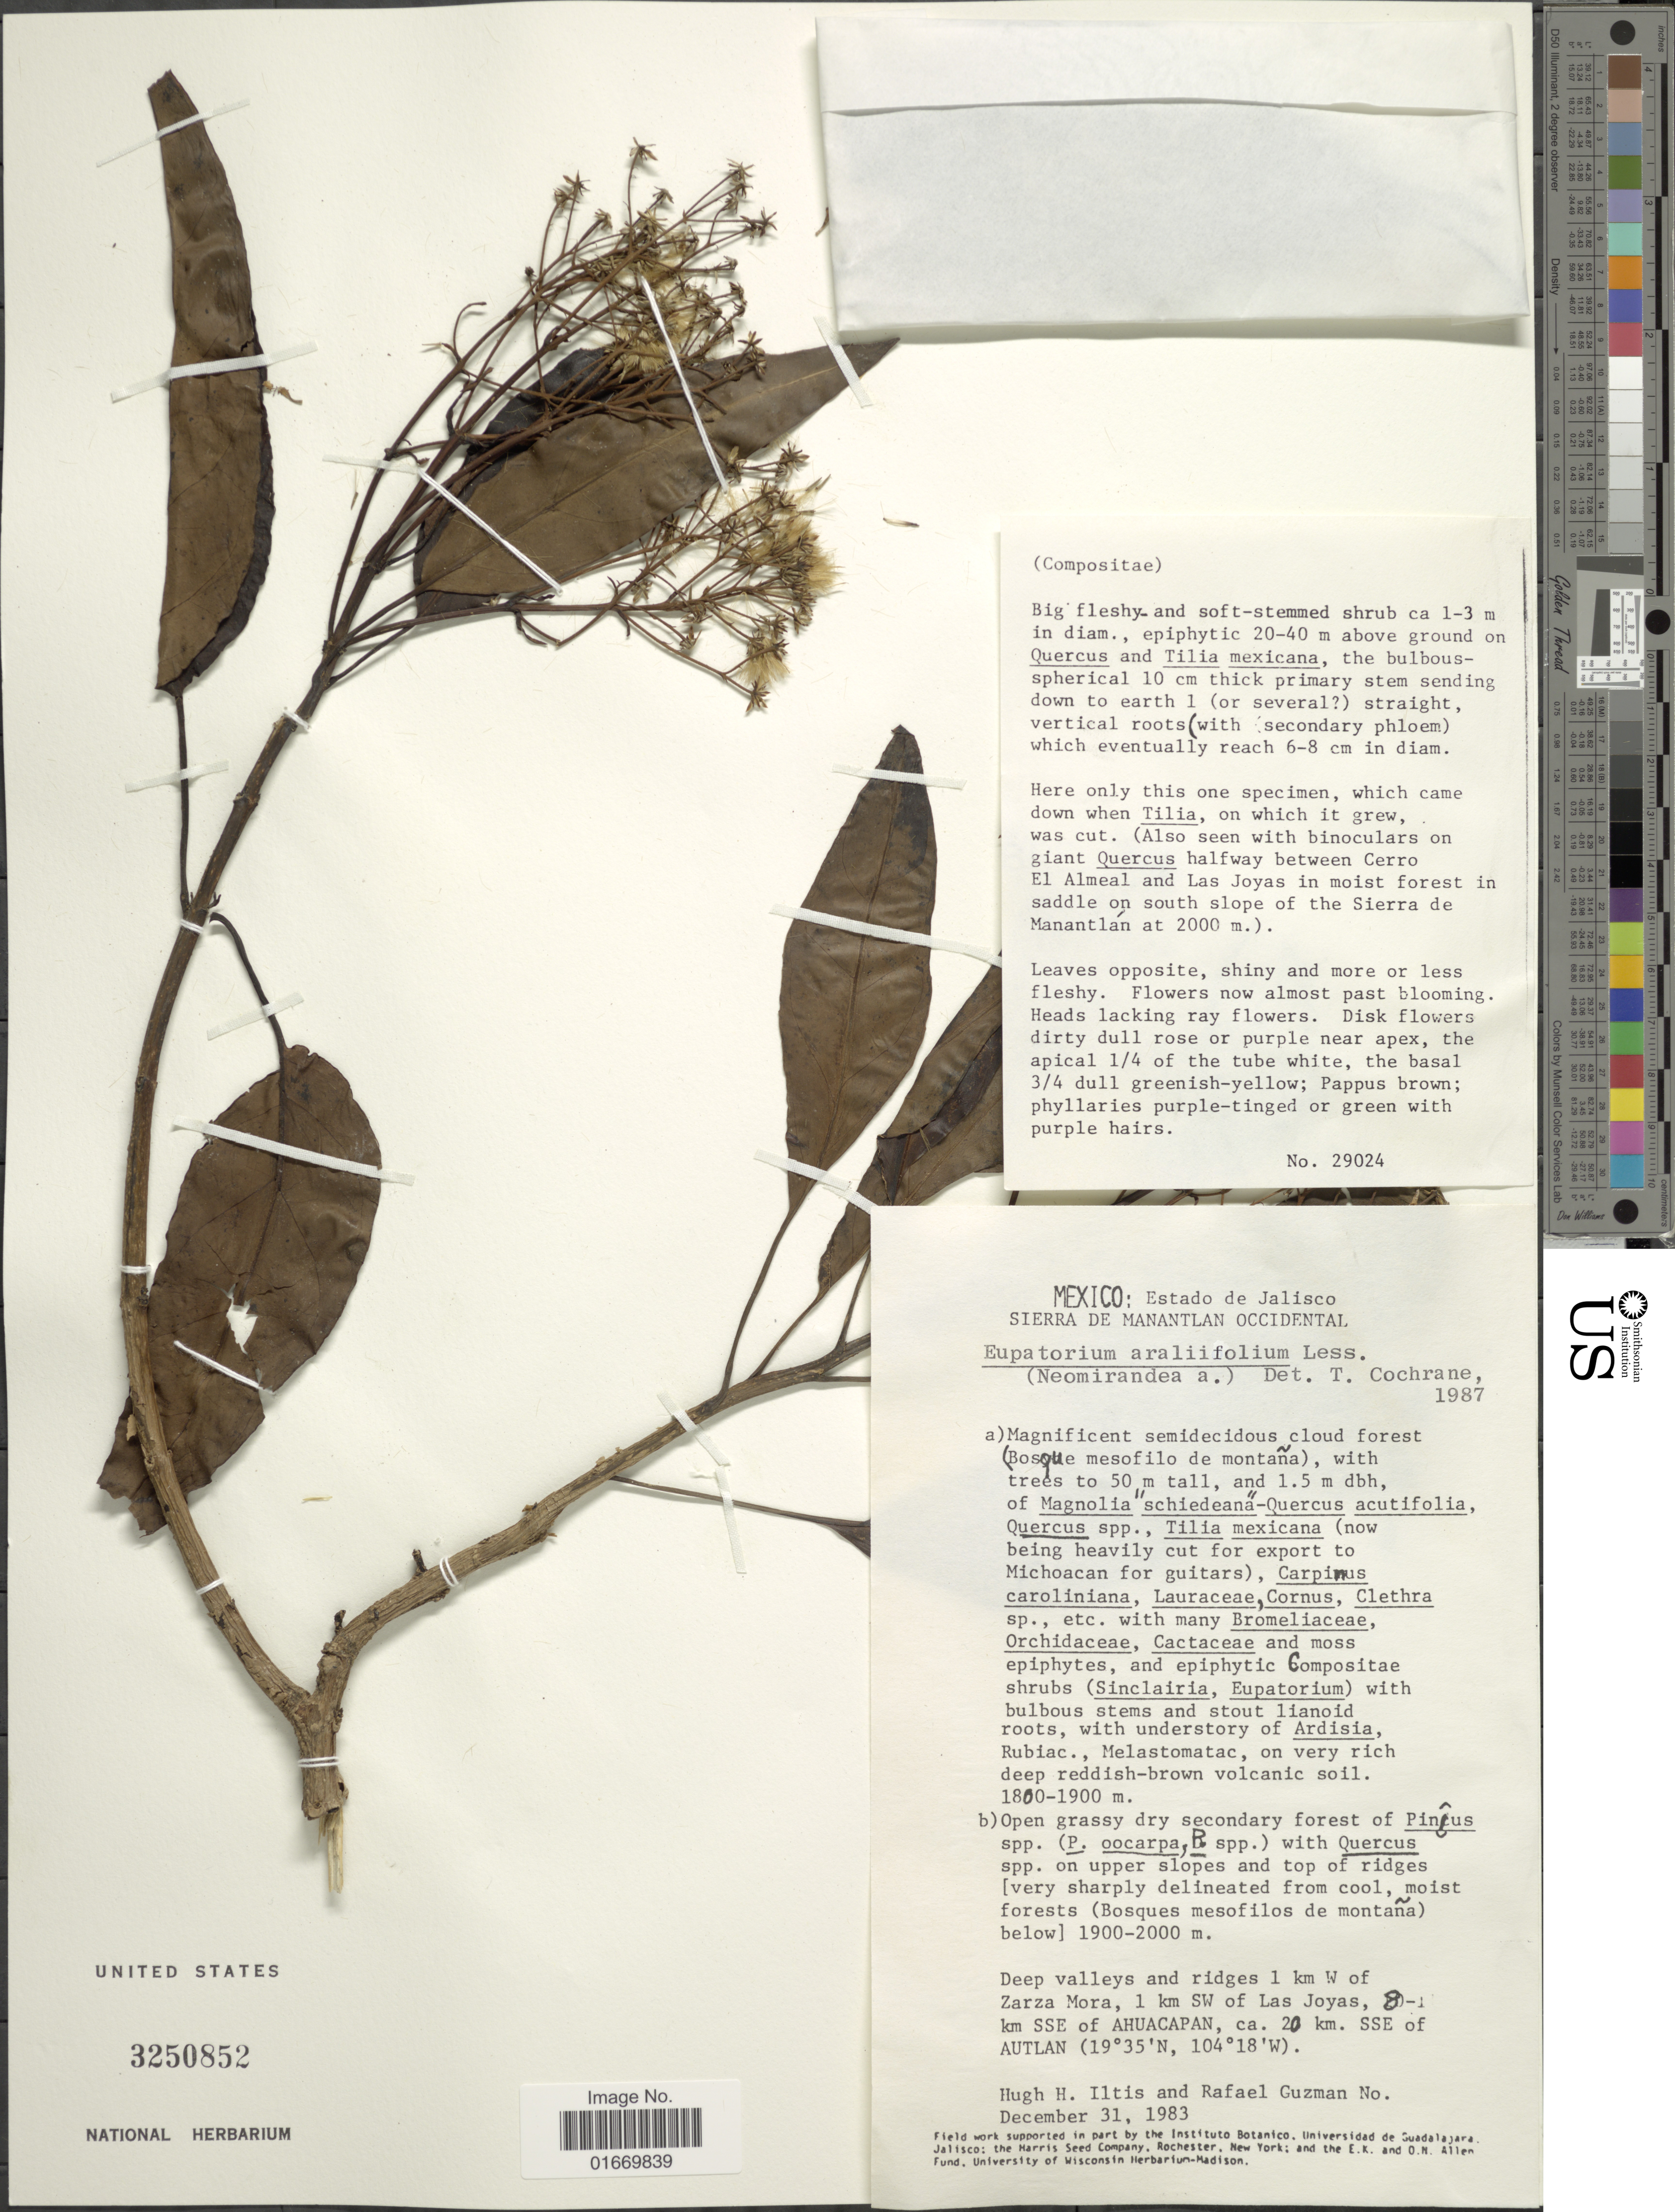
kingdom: Plantae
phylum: Tracheophyta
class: Magnoliopsida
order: Asterales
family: Asteraceae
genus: Neomirandea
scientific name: Neomirandea araliaefolia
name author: (Less.) R.M. King & H. Rob.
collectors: H. H. Iltis & R. Guzman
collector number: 29024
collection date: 1983-12-31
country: Mexico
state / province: Jalisco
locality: Halfway between Cerro El Almeal and Las Joyas, on south slope of the Sierra Manantlan, Sierra de Manantlan Occidental, deep valleys and ridges 1 km W of Zarza Mora, 1 km SW of Las Joyas, 8-1 km SSW of Aguacapan, ca 20 km SSE of Autlan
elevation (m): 2000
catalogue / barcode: US 3250852